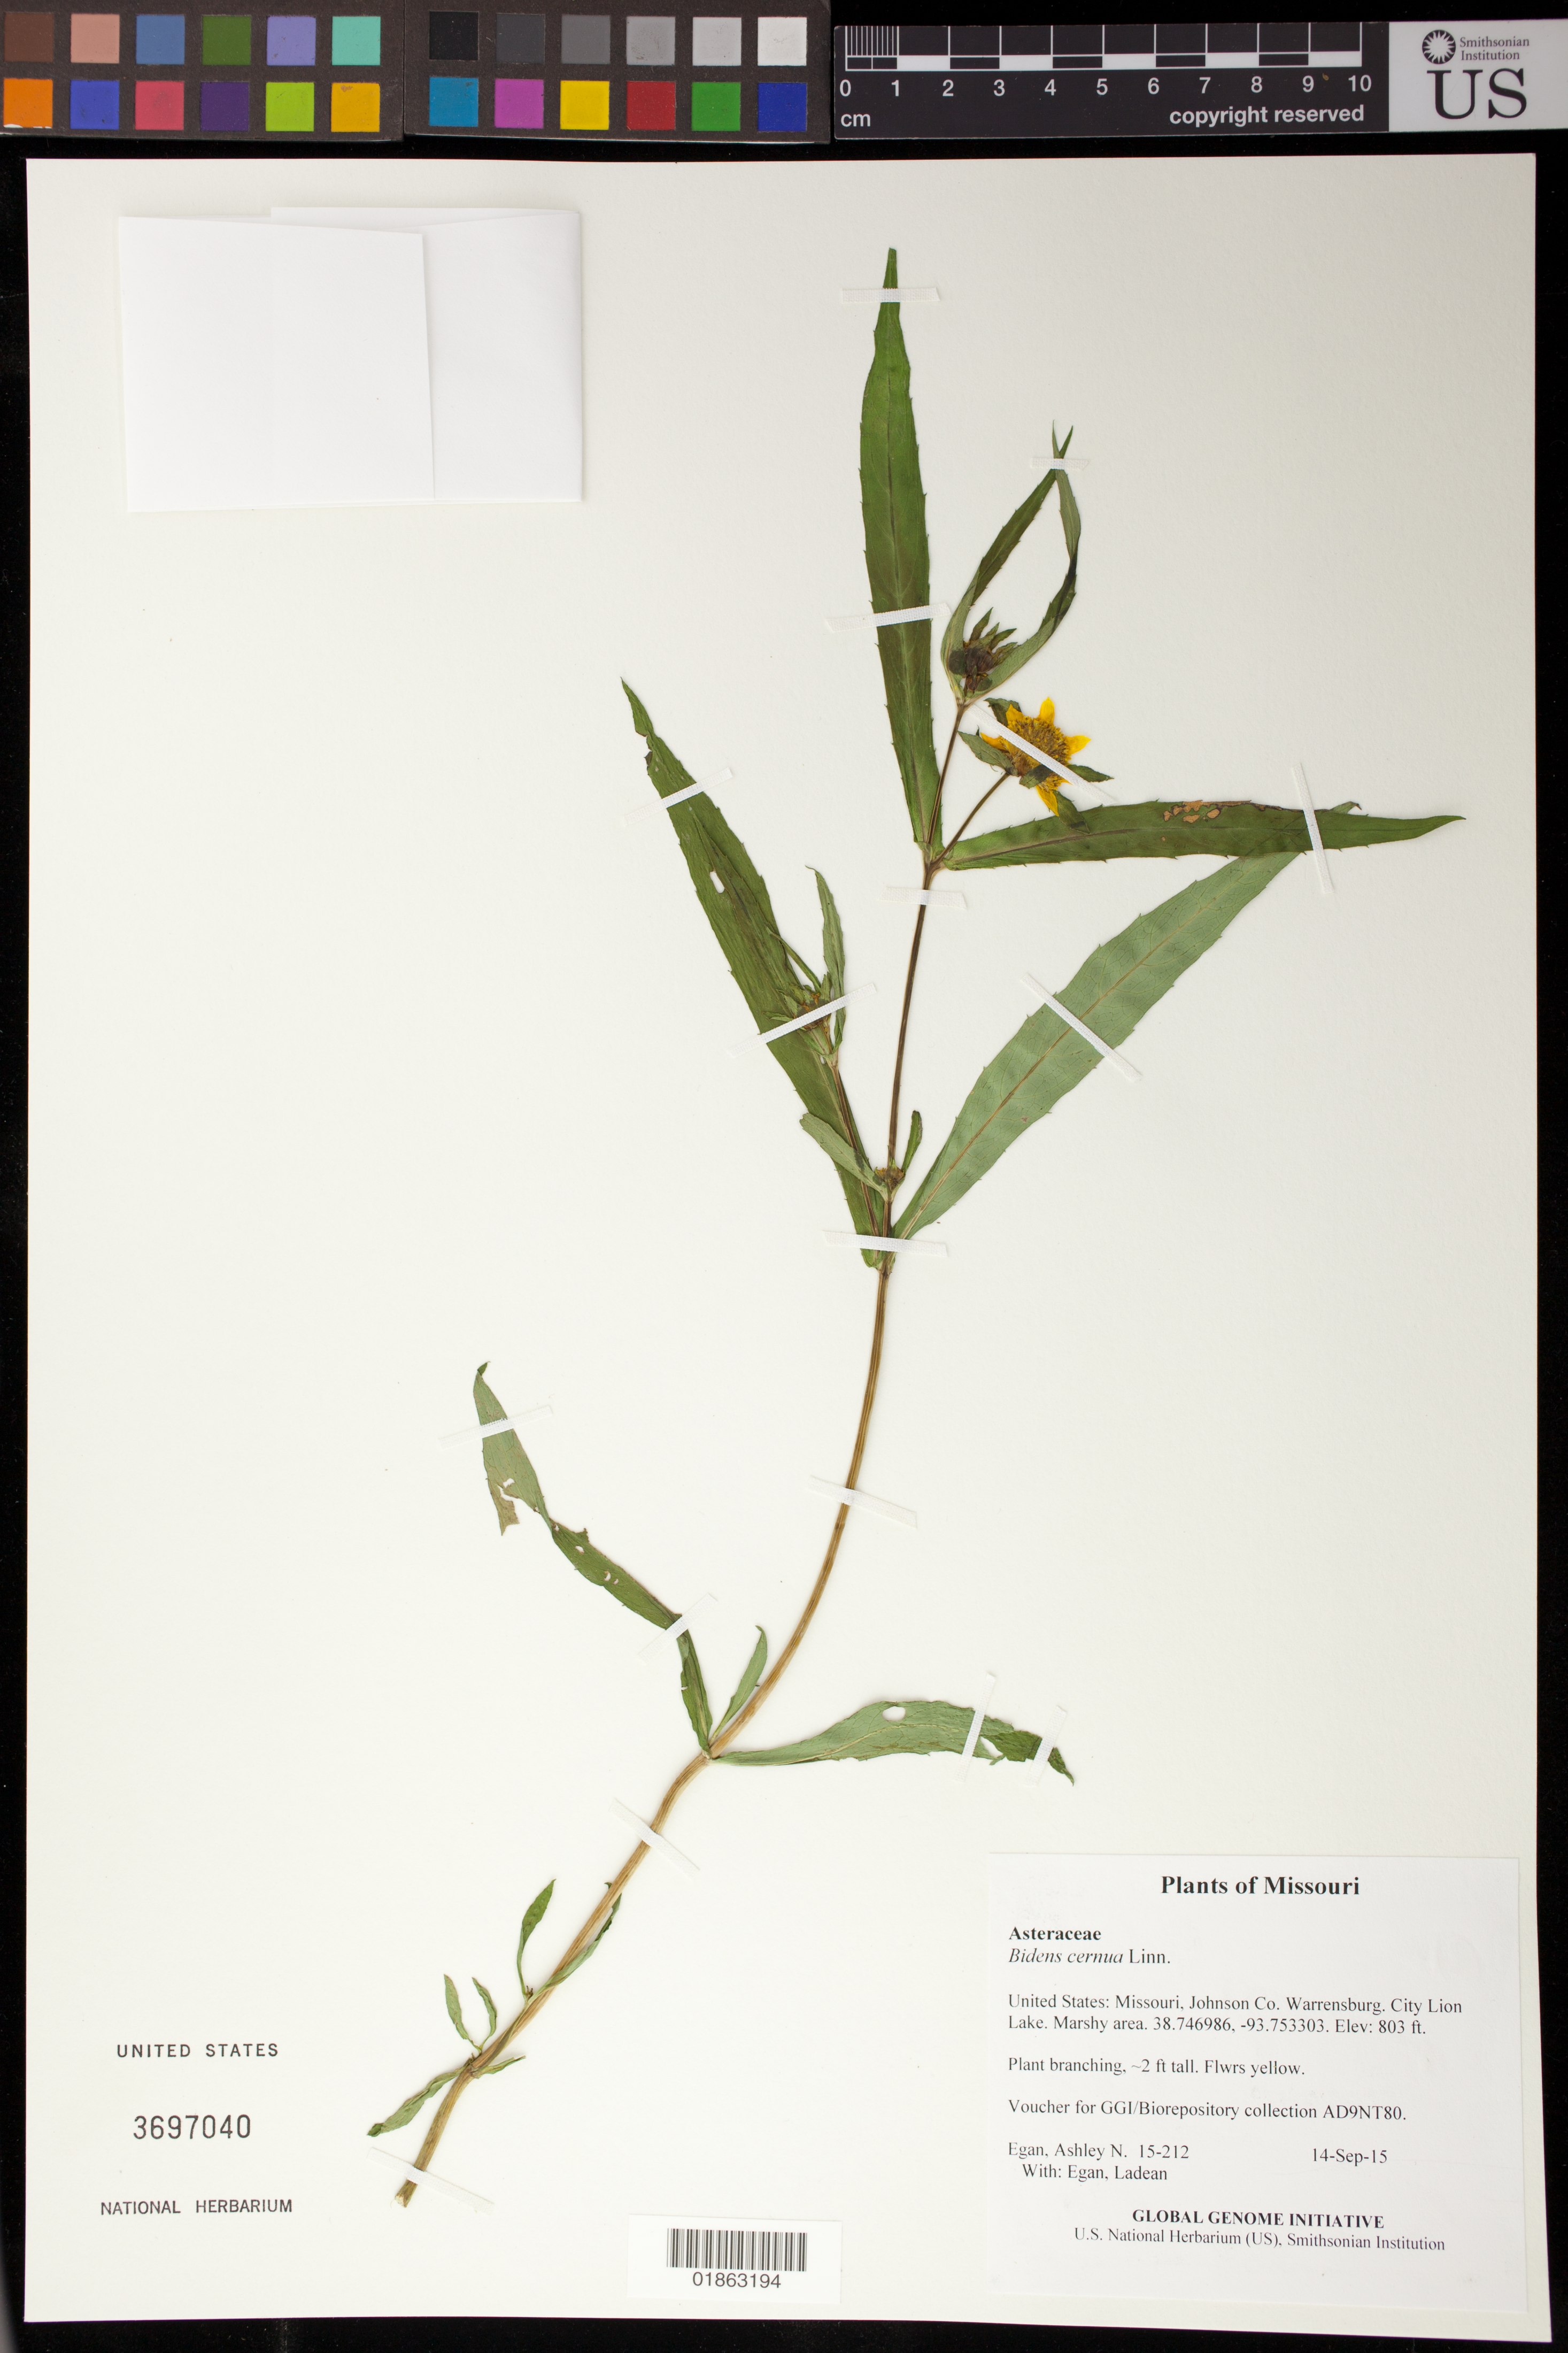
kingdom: Plantae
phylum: Tracheophyta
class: Magnoliopsida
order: Asterales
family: Asteraceae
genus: Bidens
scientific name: Bidens cernua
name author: L.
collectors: A. N. Egan & L. Egan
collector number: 15-212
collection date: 2015-09-14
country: United States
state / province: Missouri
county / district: Johnson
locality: Warrensburg. City Lion Lake. Marshy area.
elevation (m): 245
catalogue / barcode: US 3697040